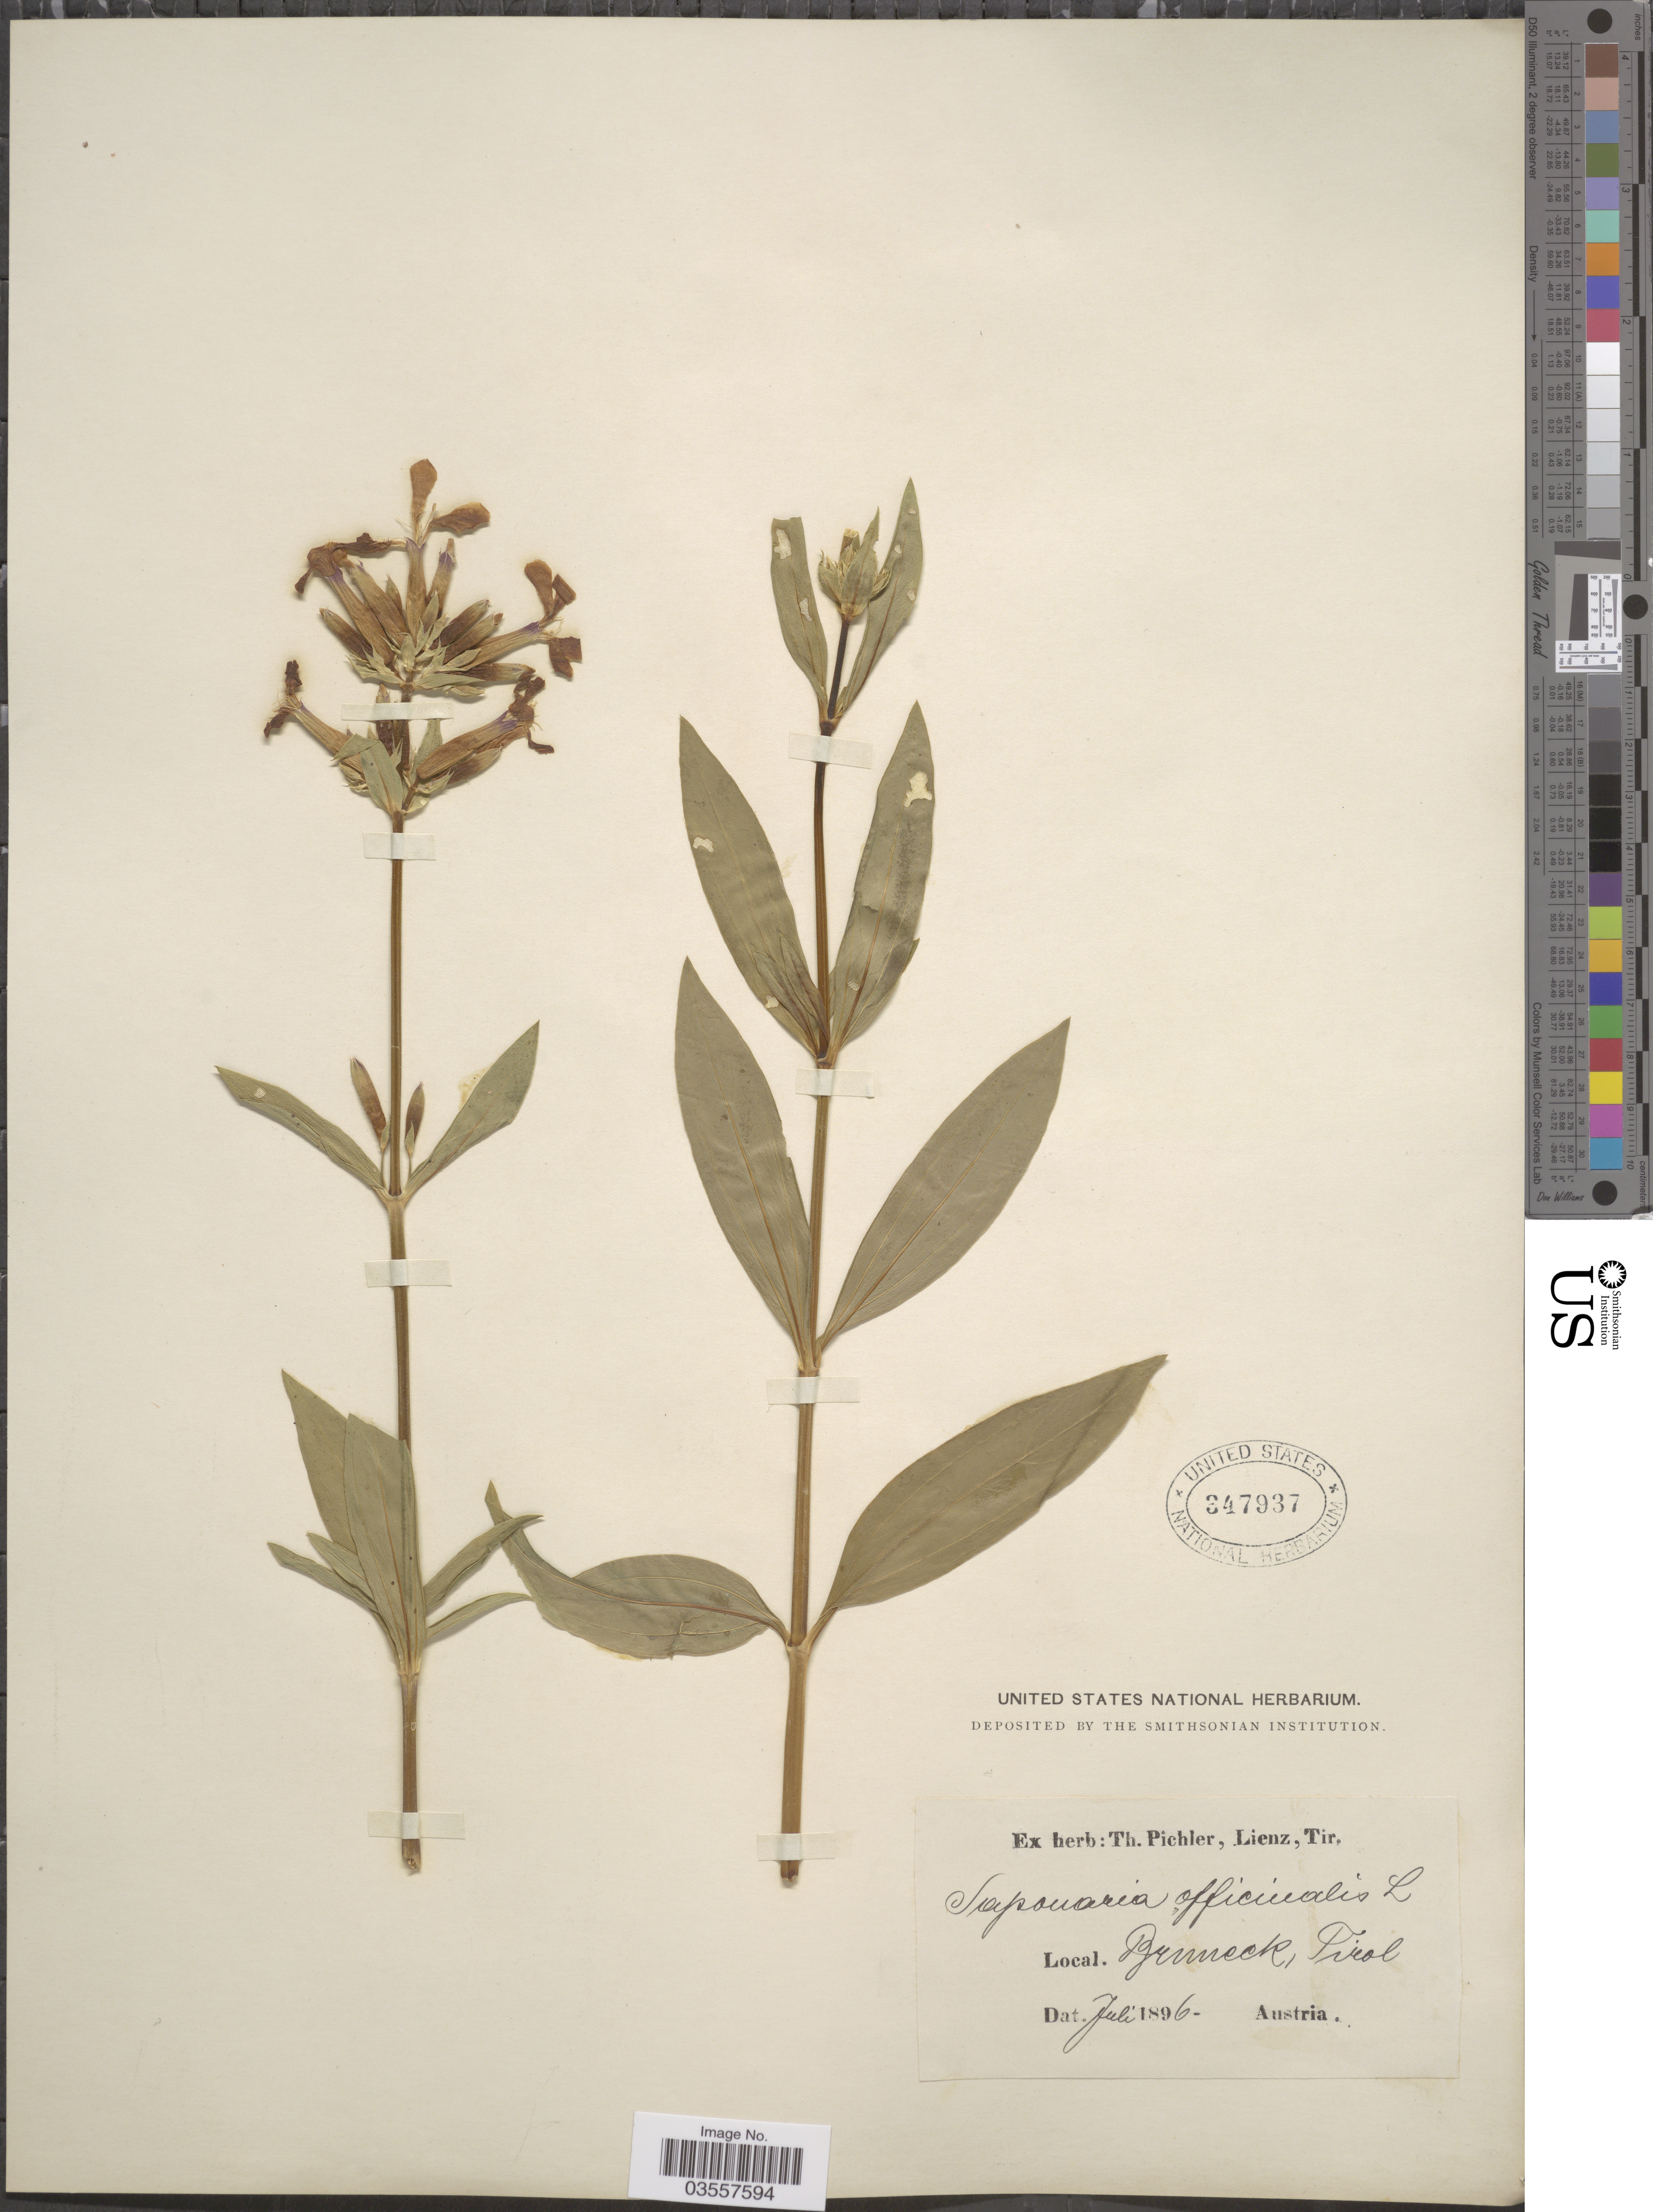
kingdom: Plantae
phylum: Tracheophyta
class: Magnoliopsida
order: Caryophyllales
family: Caryophyllaceae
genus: Saponaria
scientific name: Saponaria officinalis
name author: L.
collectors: ex herb. T. Pichler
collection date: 1896-07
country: Italy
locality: Bruneck, Tirol.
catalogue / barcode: US 347937